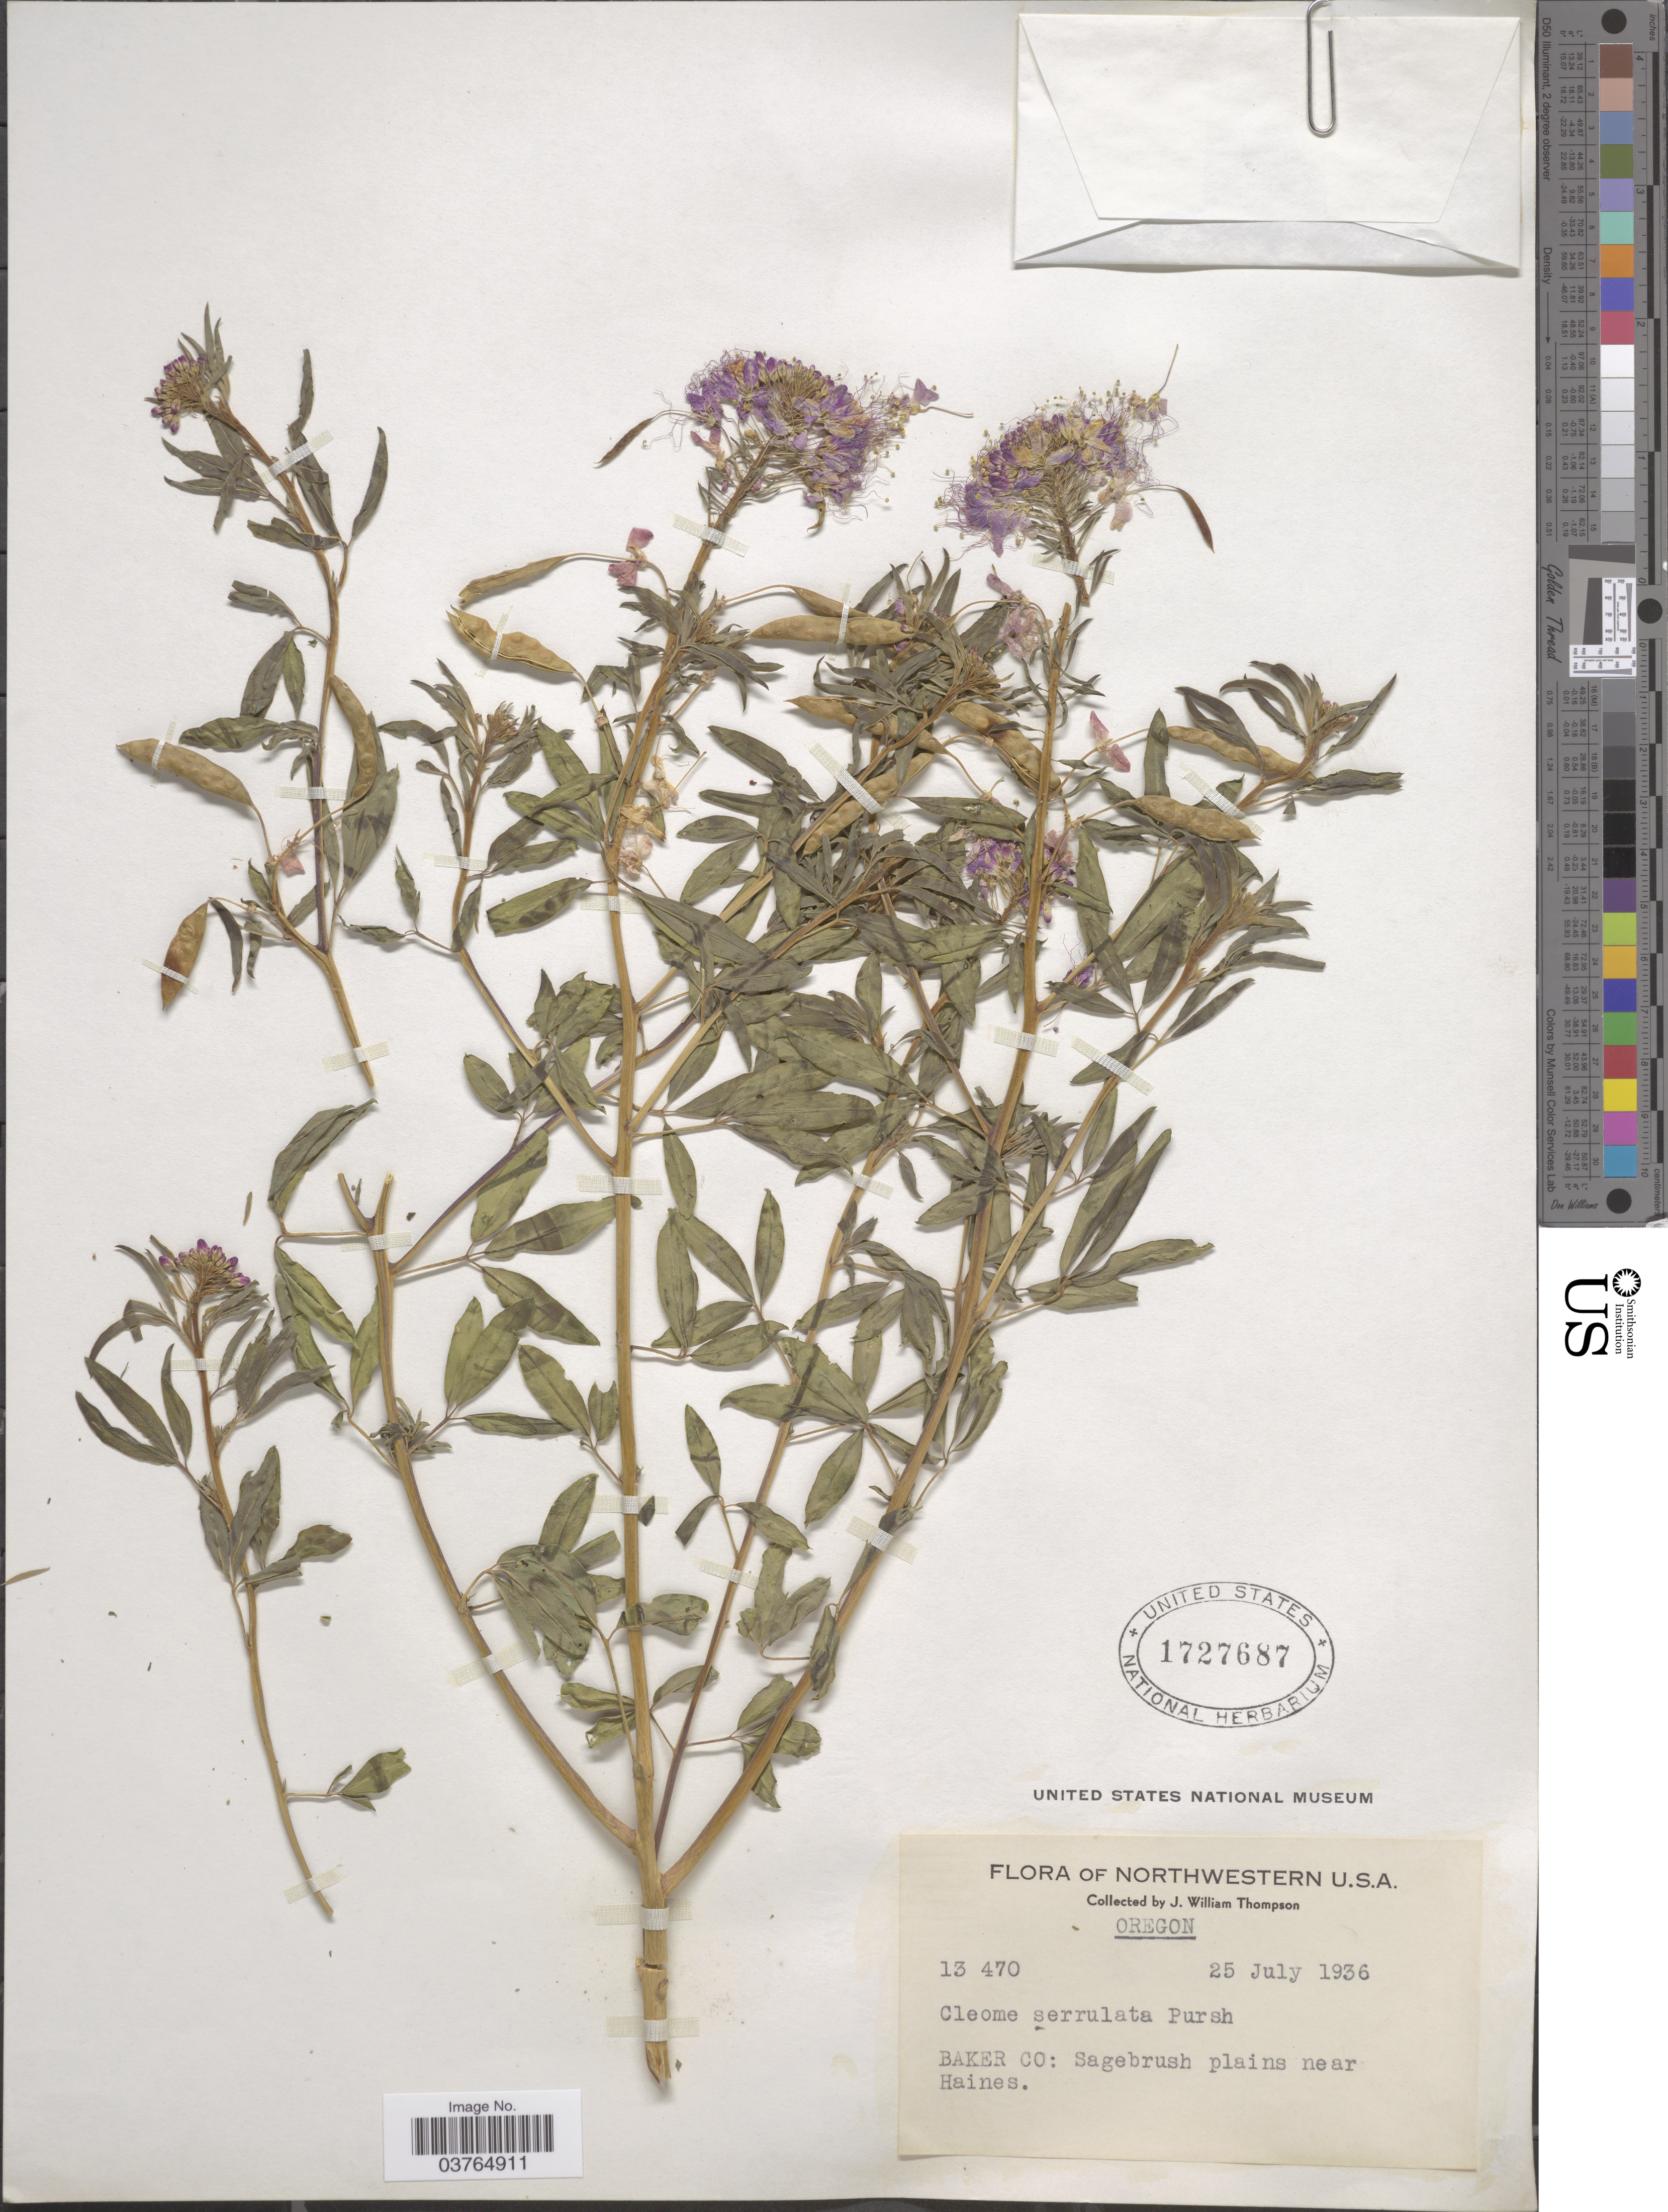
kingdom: Plantae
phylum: Tracheophyta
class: Magnoliopsida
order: Brassicales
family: Cleomaceae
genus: Cleomella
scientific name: Cleomella serrulata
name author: (Pursh) Roalson & J.C. Hall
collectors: J. W. Thompson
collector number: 13470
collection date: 1936-07-25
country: United States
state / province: Oregon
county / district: Baker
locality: Northwestern U.S.A. Baker Co: Sagebrush plains near Haines.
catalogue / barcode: US 1727687